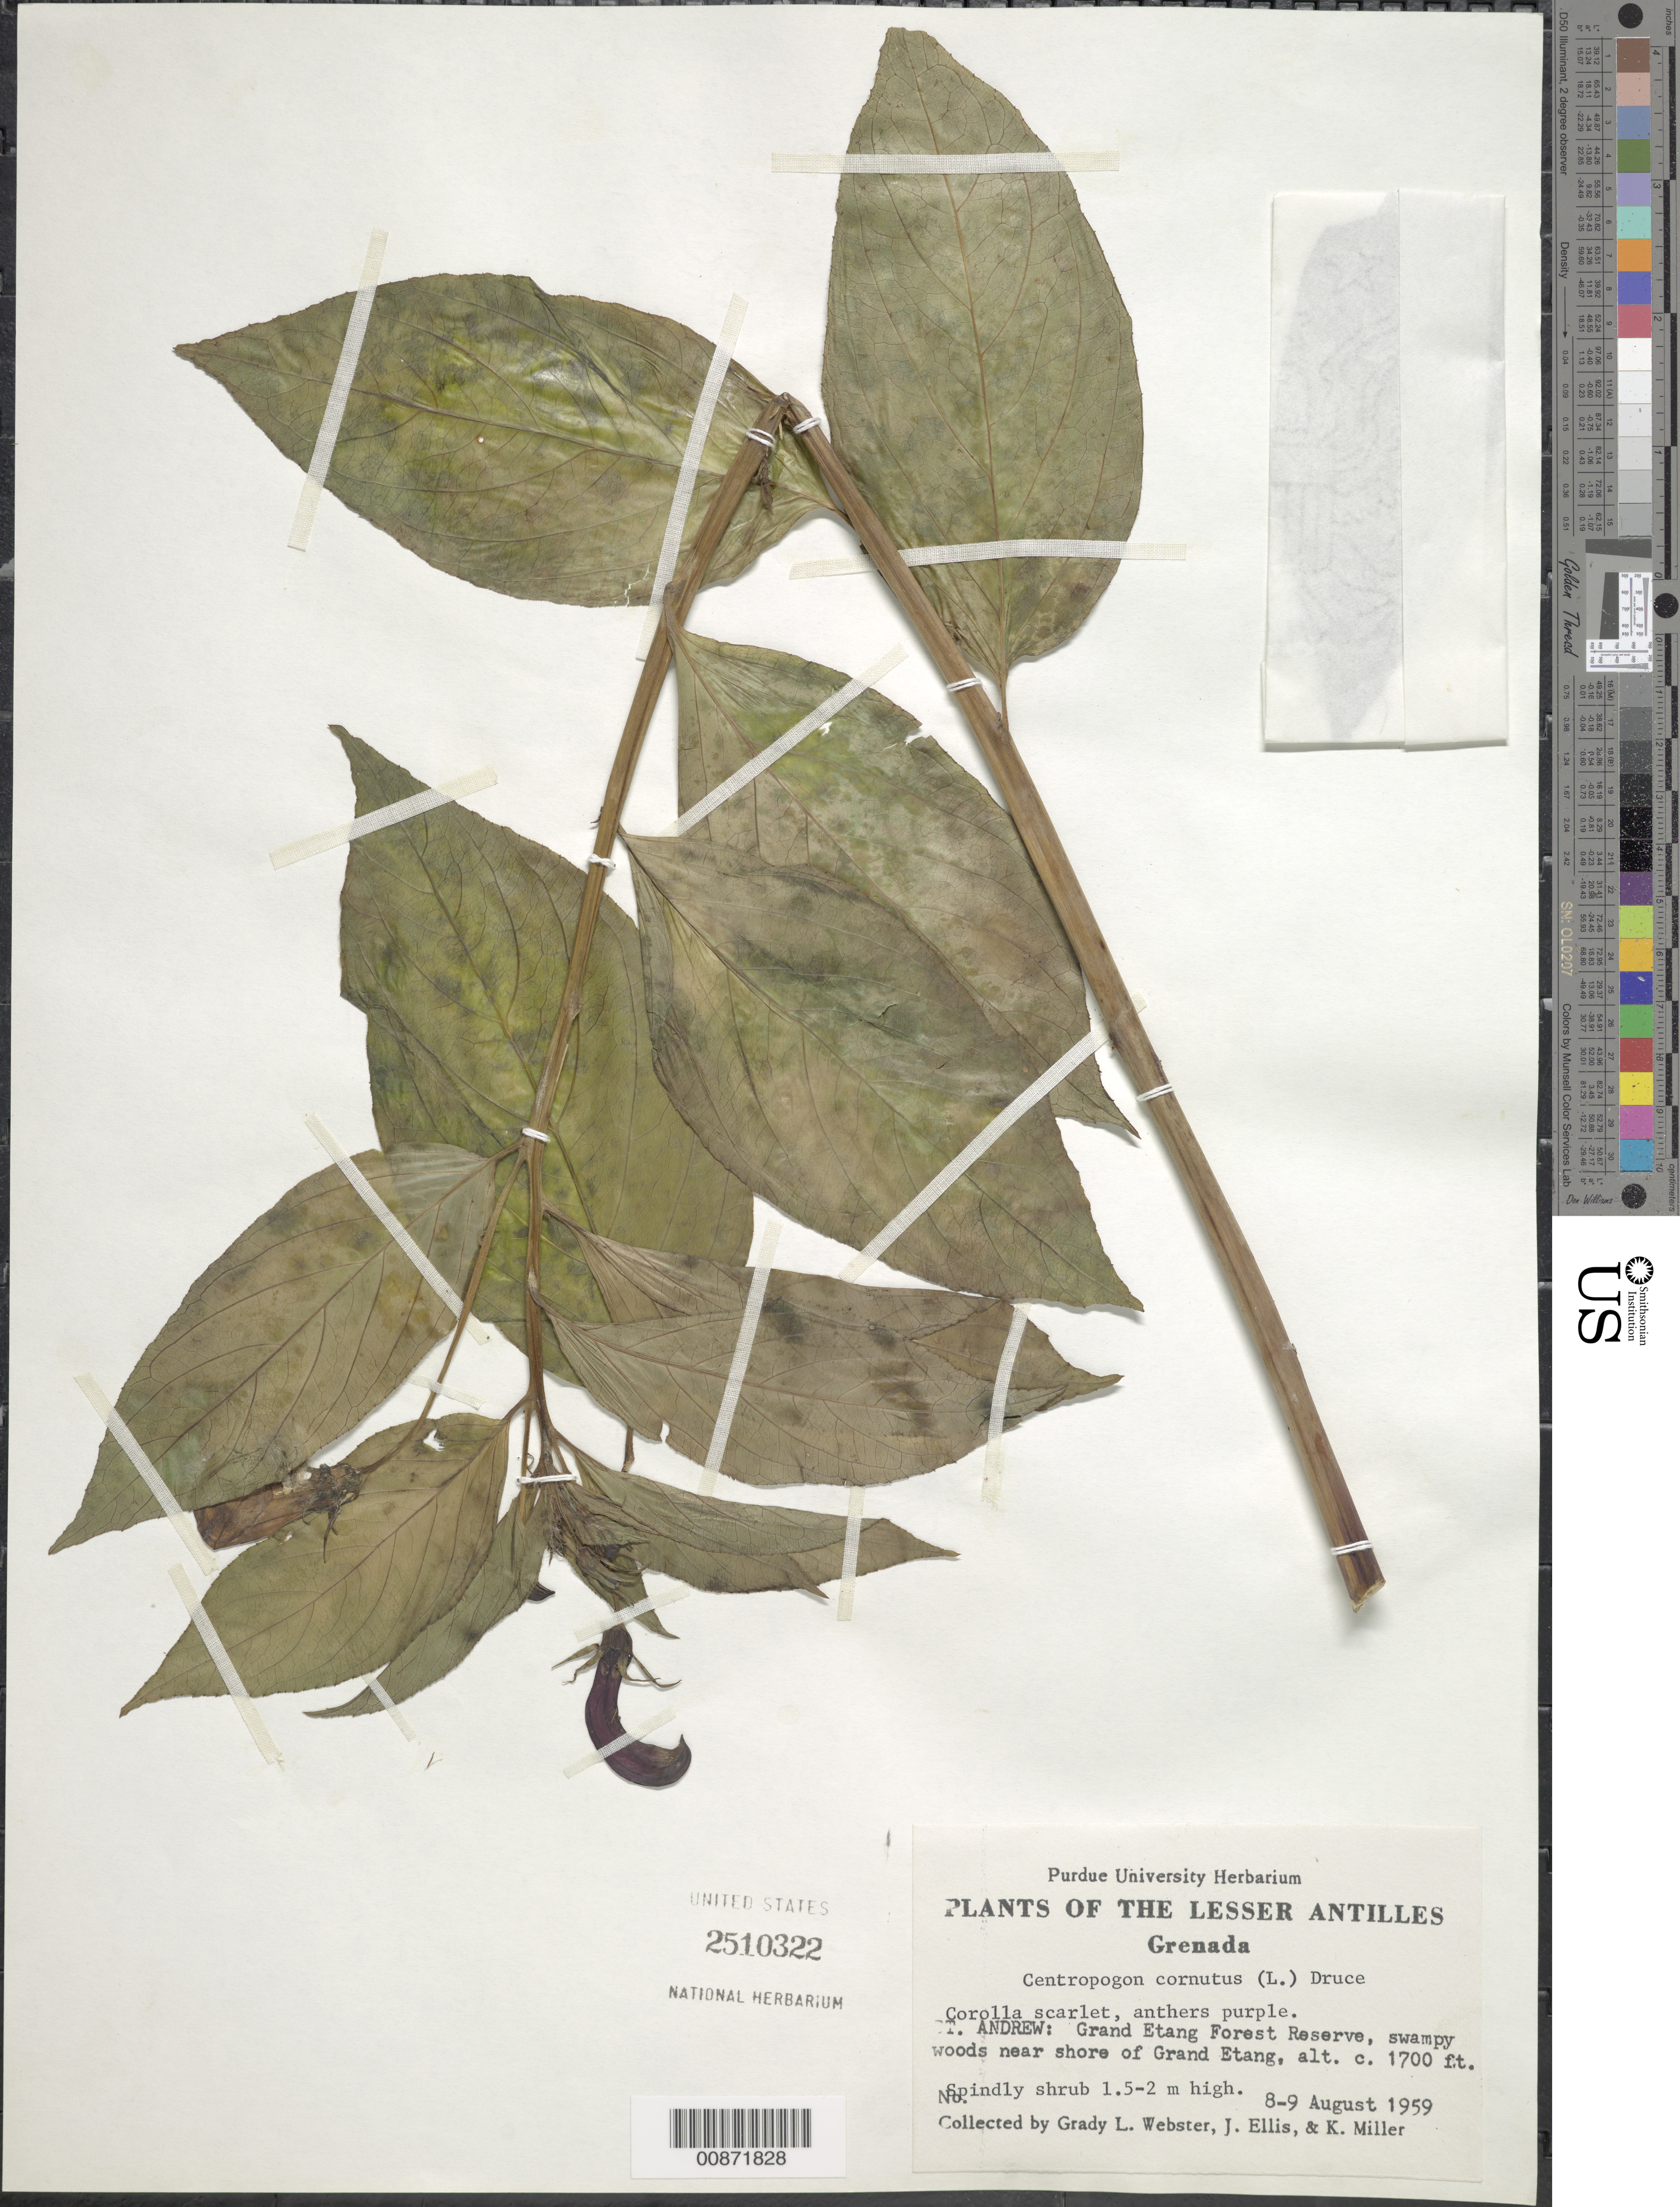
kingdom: Plantae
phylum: Tracheophyta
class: Magnoliopsida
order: Asterales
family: Campanulaceae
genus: Centropogon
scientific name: Centropogon cornutus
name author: (L.) Druce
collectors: G. L. Webster, J. R. Ellis & K. Miller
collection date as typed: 08 Aug 1959 to 09 Aug 1959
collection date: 1959-08-08/1959-08-09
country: Grenada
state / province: Saint Andrew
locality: Grand Etang Forest Reserve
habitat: Swampy woods near shore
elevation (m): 518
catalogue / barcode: US 2510322